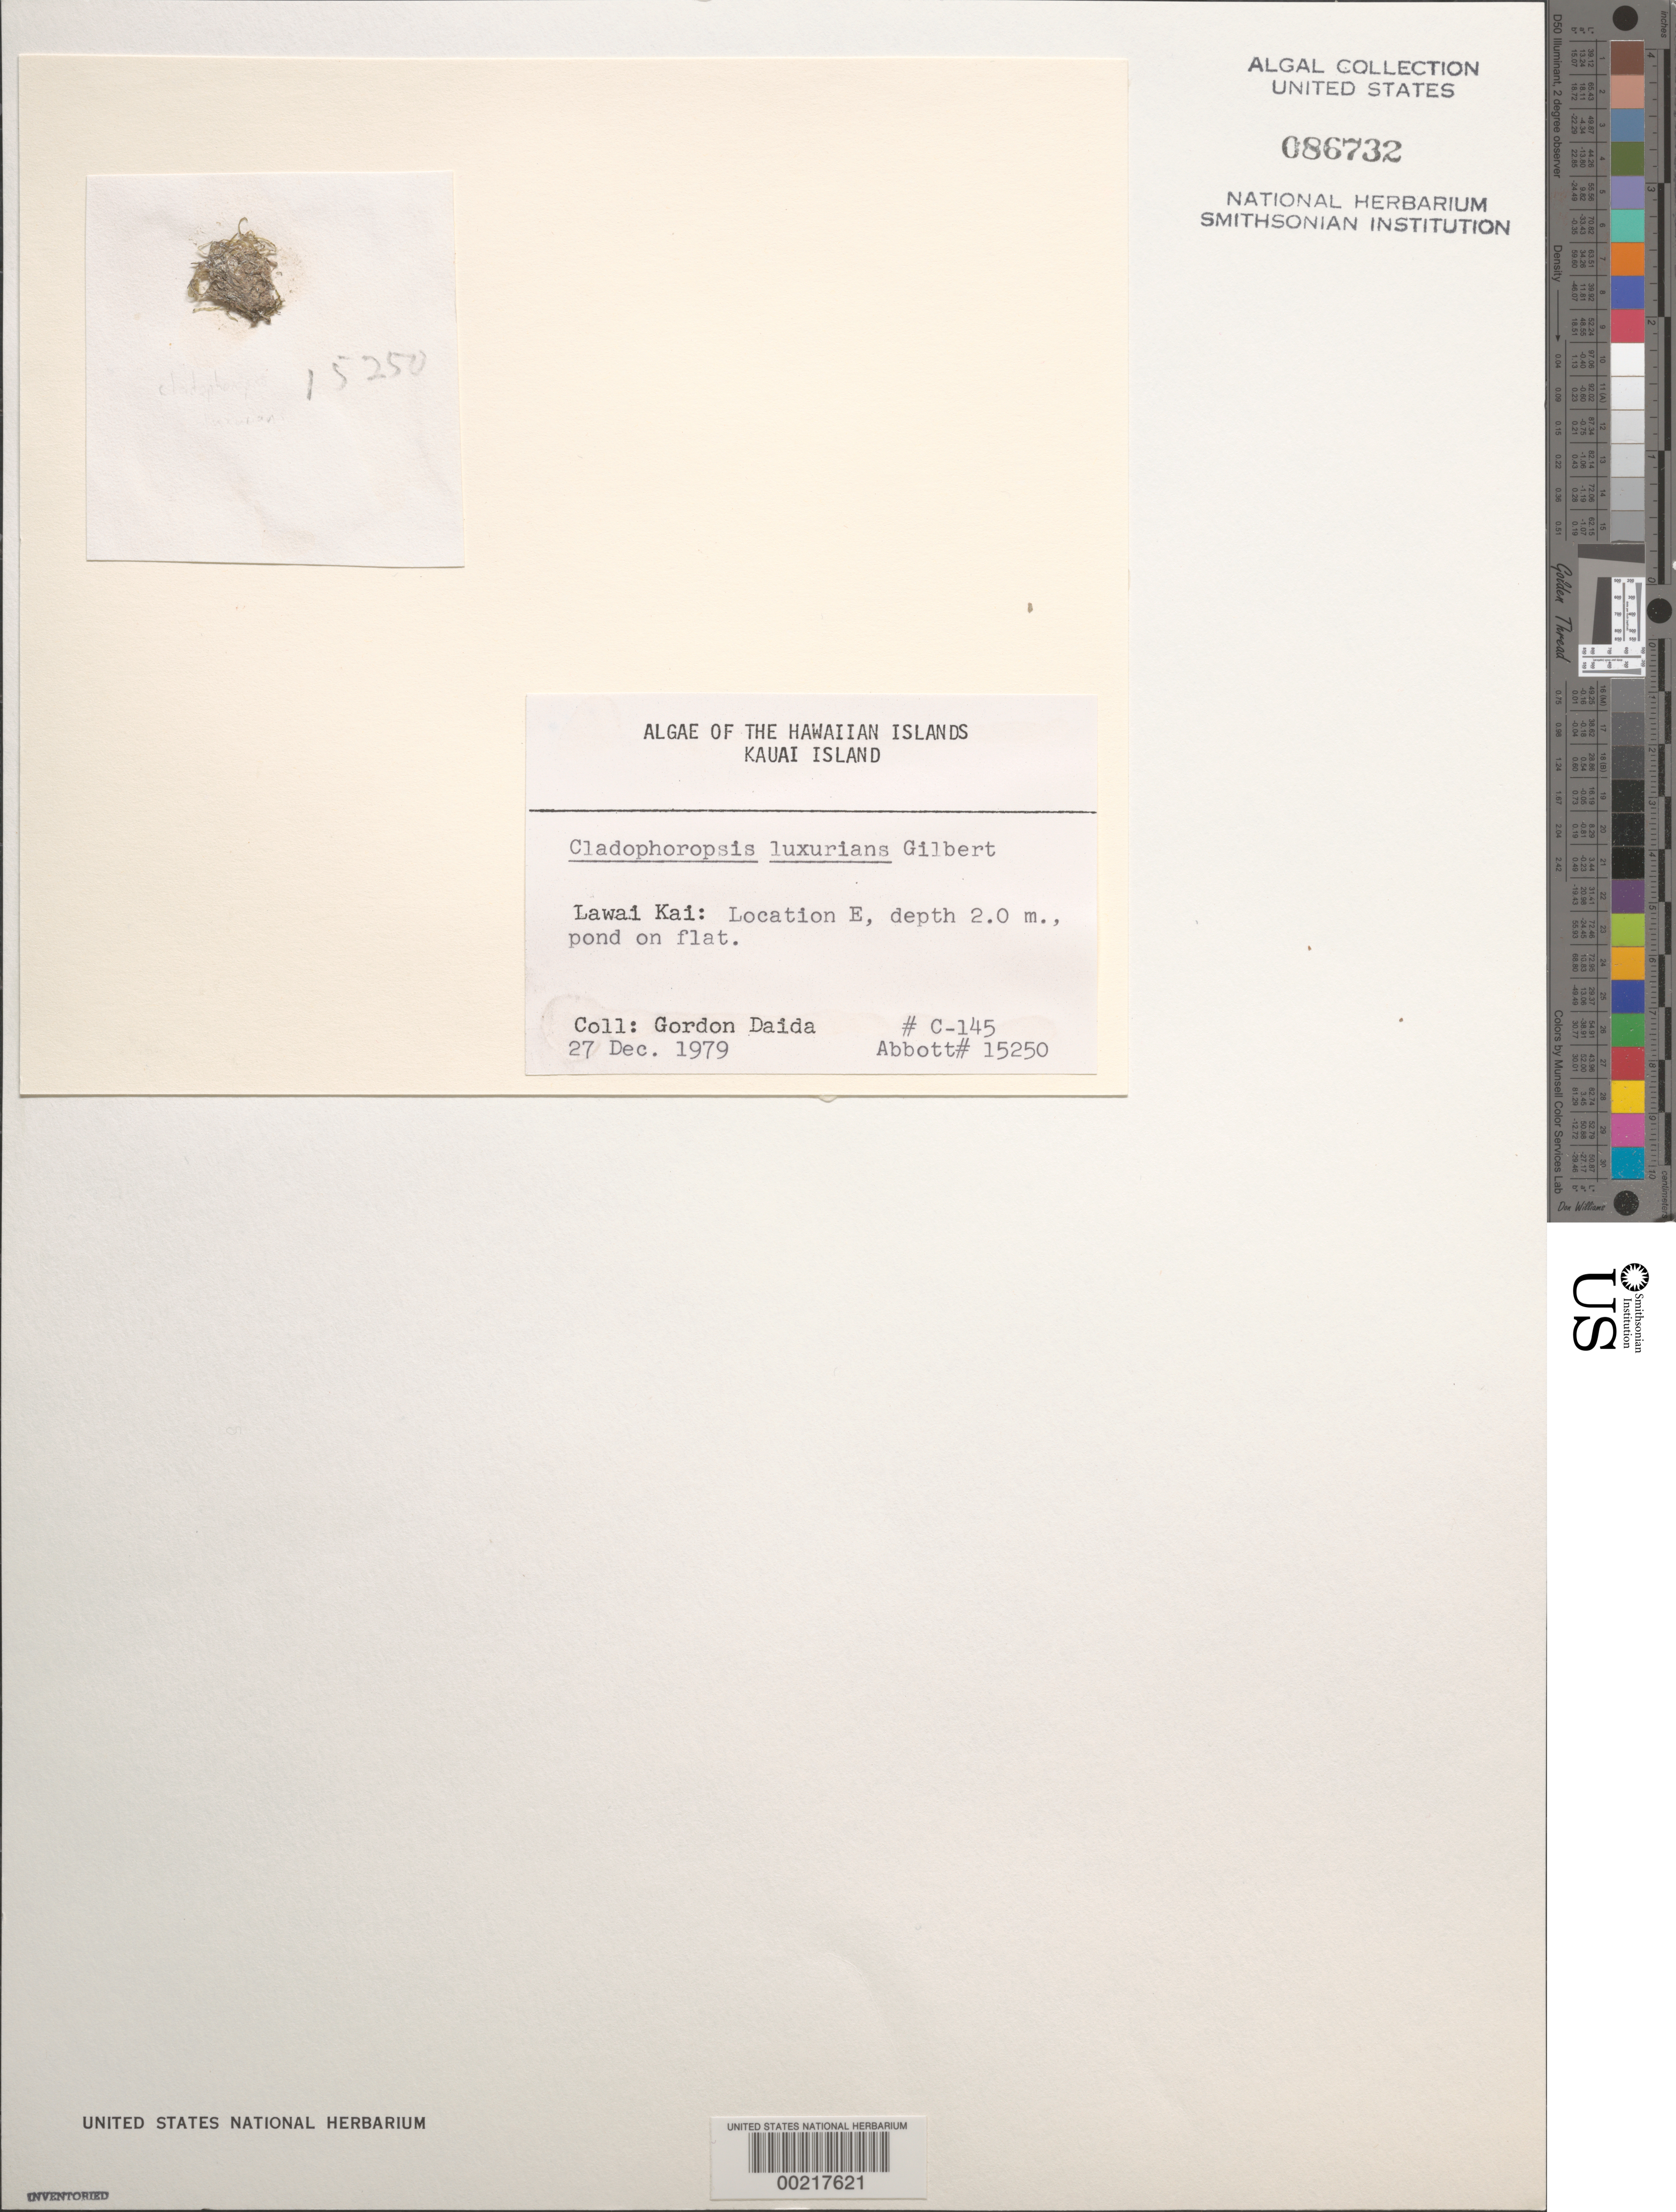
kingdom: Plantae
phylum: Chlorophyta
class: Ulvophyceae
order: Cladophorales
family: Cladophoraceae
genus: Cladophora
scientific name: Cladophora fuliginosa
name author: Kütz.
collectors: G. Daida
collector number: C145 & IAA 15250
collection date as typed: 27 Dec 1979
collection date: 1979-12-27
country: United States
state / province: Hawaii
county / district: Kauai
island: Kaua'i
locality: Lawai Kai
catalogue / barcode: US 86732